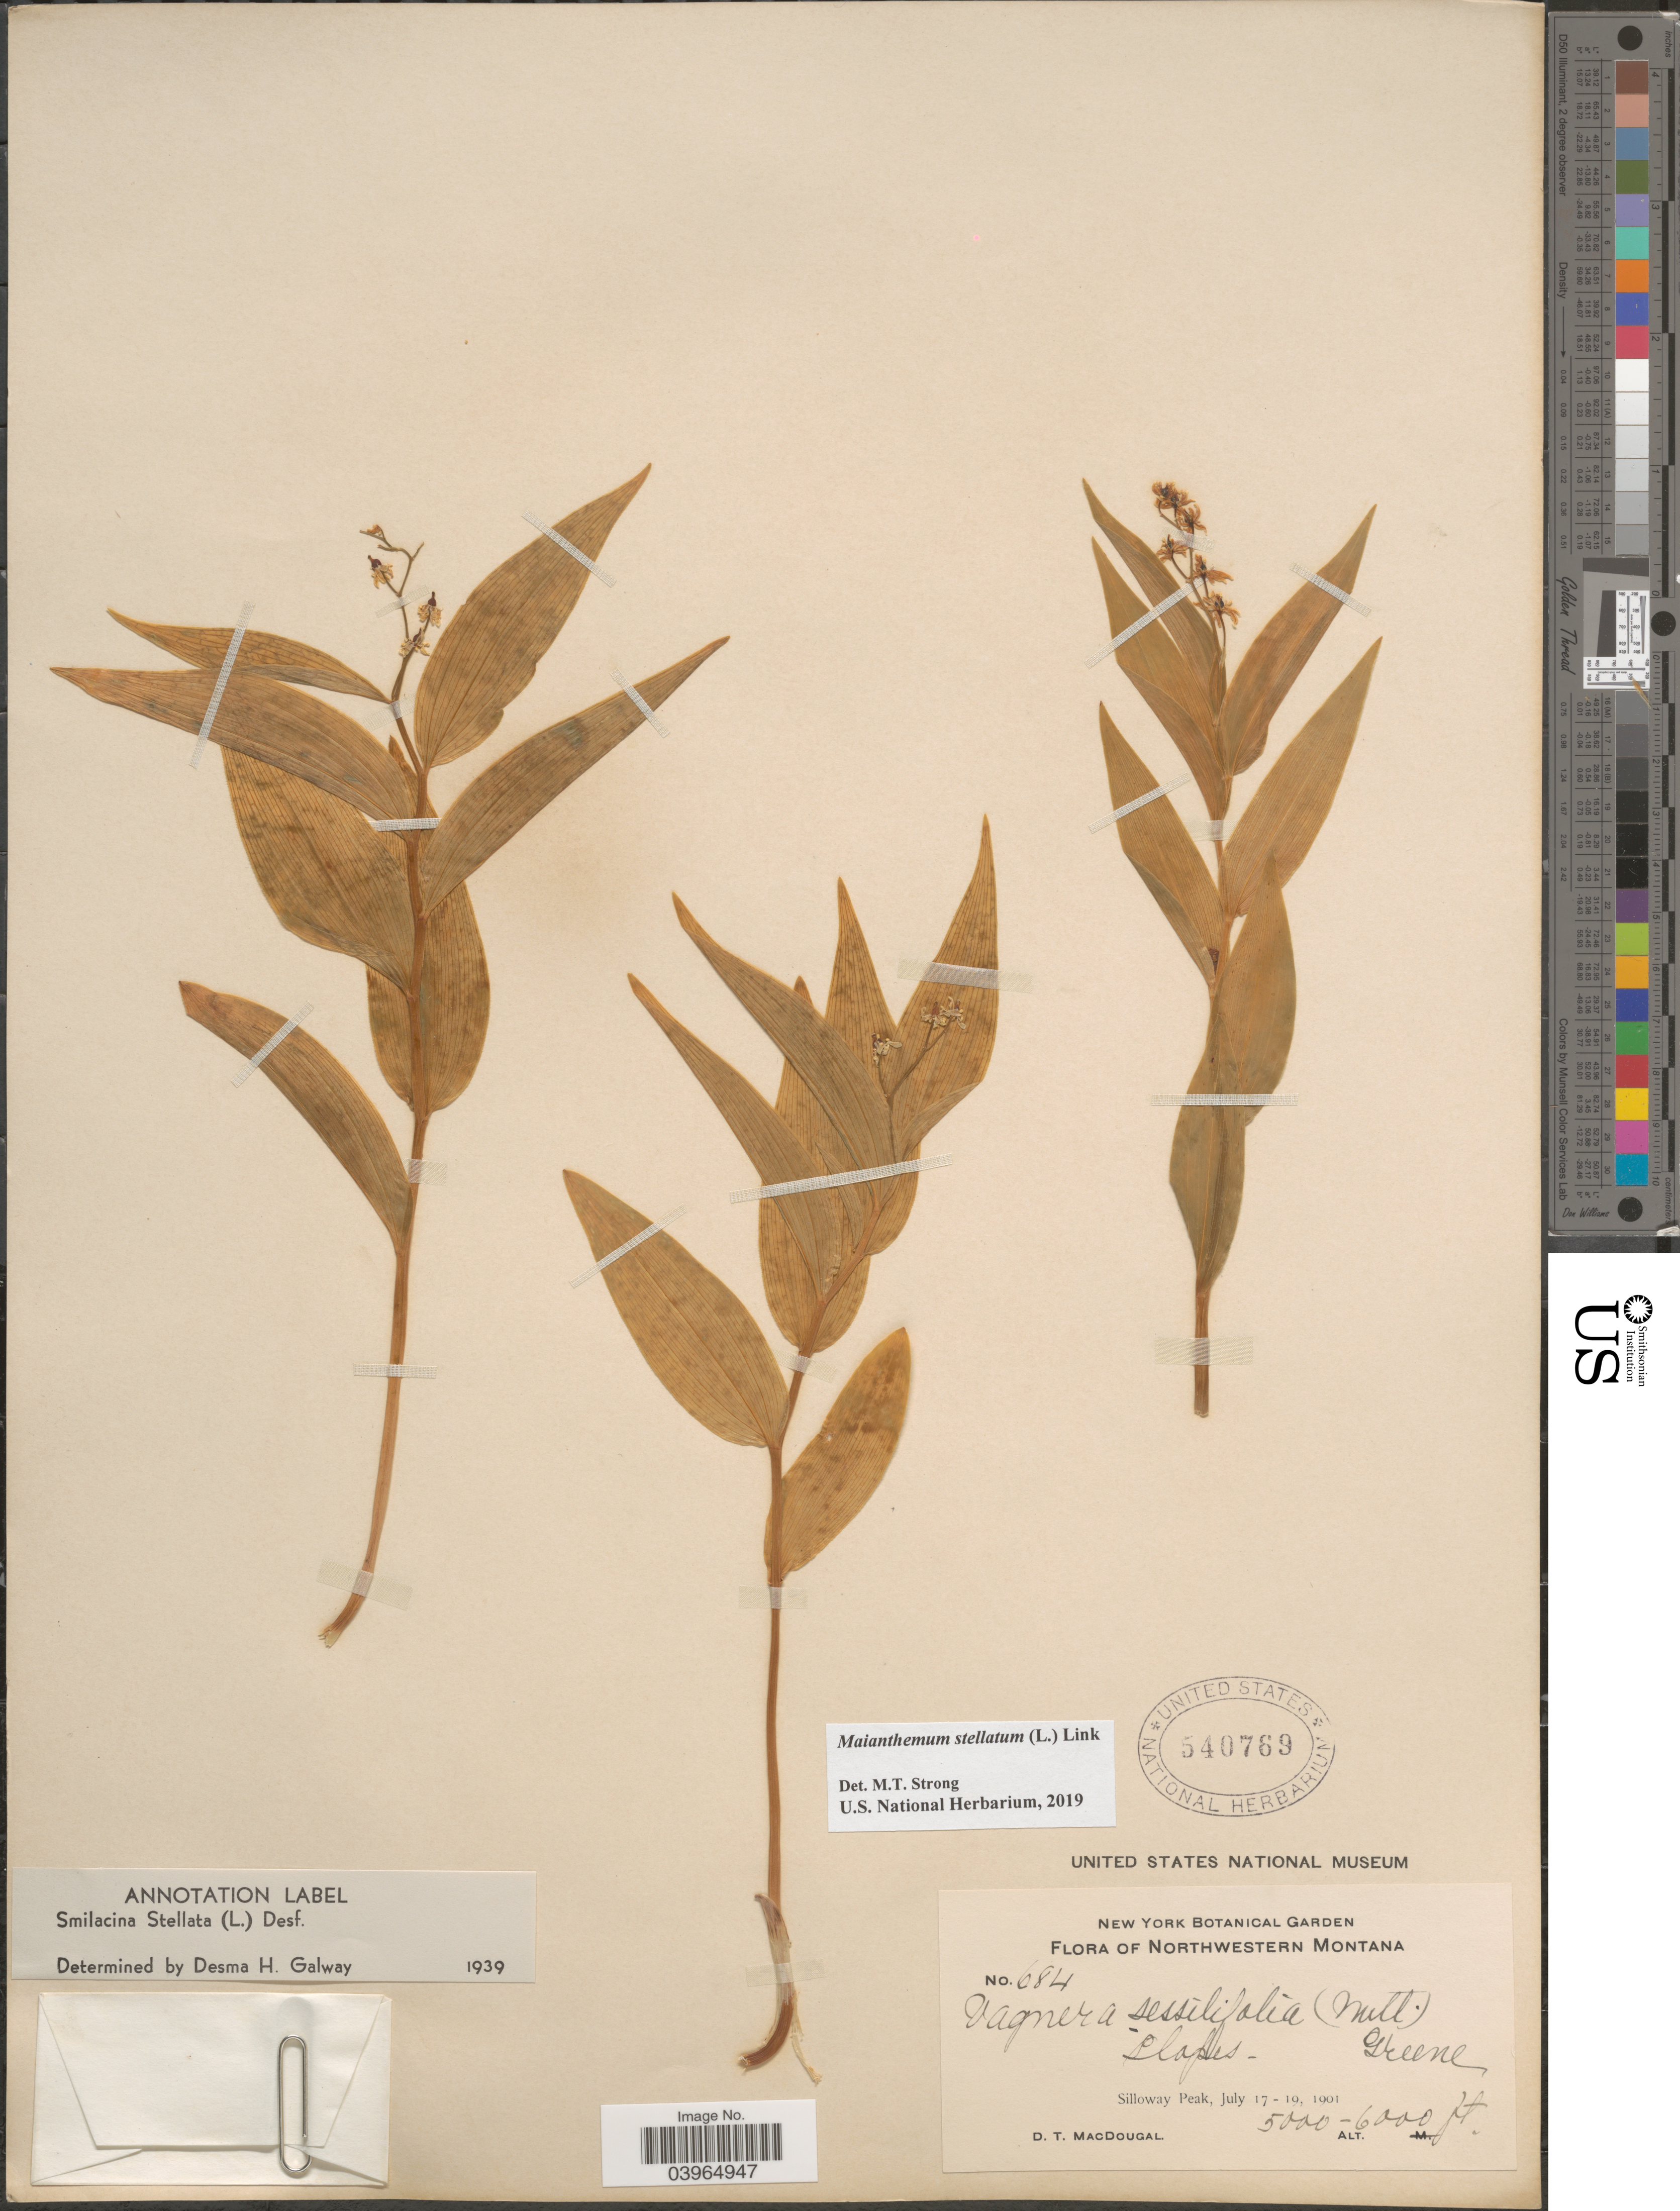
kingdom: Plantae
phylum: Tracheophyta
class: Liliopsida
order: Asparagales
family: Asparagaceae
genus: Maianthemum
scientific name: Maianthemum stellatum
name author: (L.) Link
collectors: D. T. MacDougal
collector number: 684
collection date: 1901-07-17/1901-07-19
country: United States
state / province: Montana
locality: Northwestern Montana. Silloway Peak.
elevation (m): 1524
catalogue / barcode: US 540769